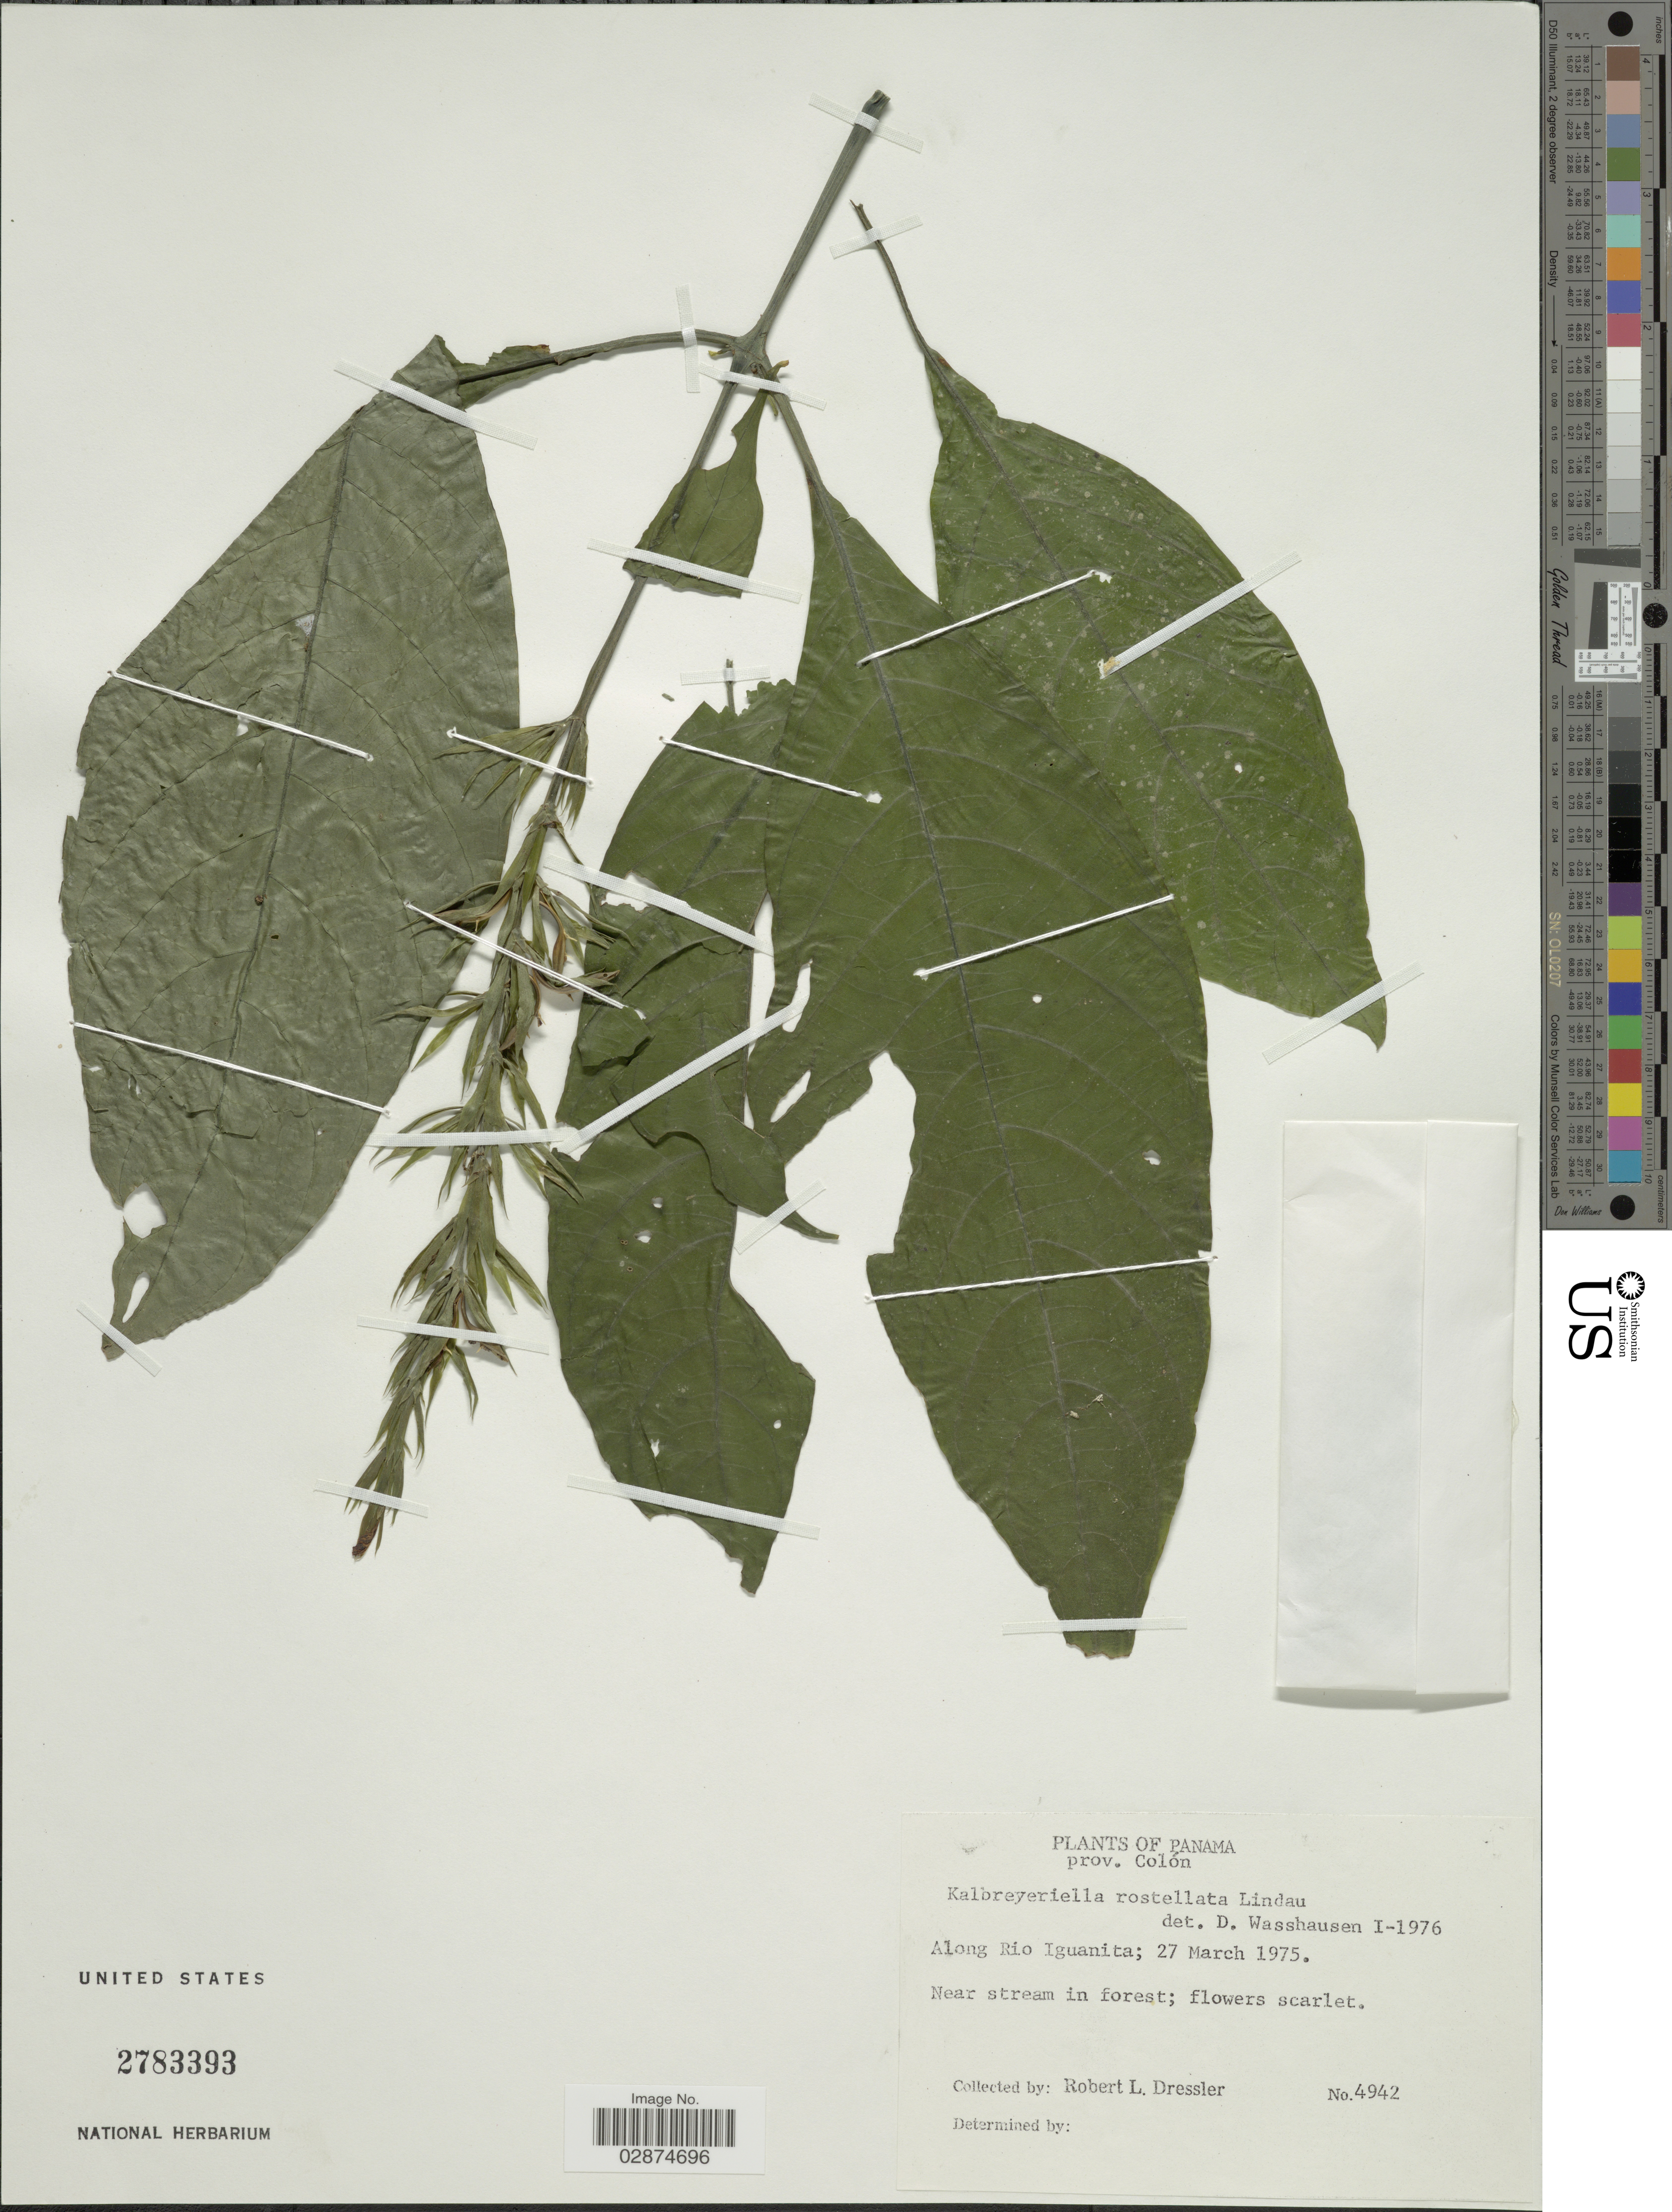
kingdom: Plantae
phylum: Tracheophyta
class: Magnoliopsida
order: Lamiales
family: Acanthaceae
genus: Kalbreyeriella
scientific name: Kalbreyeriella rostellata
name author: Lindau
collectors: R. Dressler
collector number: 4942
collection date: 1975-03-27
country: Panama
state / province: Colón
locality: Along Rio Iguanita.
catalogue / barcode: US 2783393